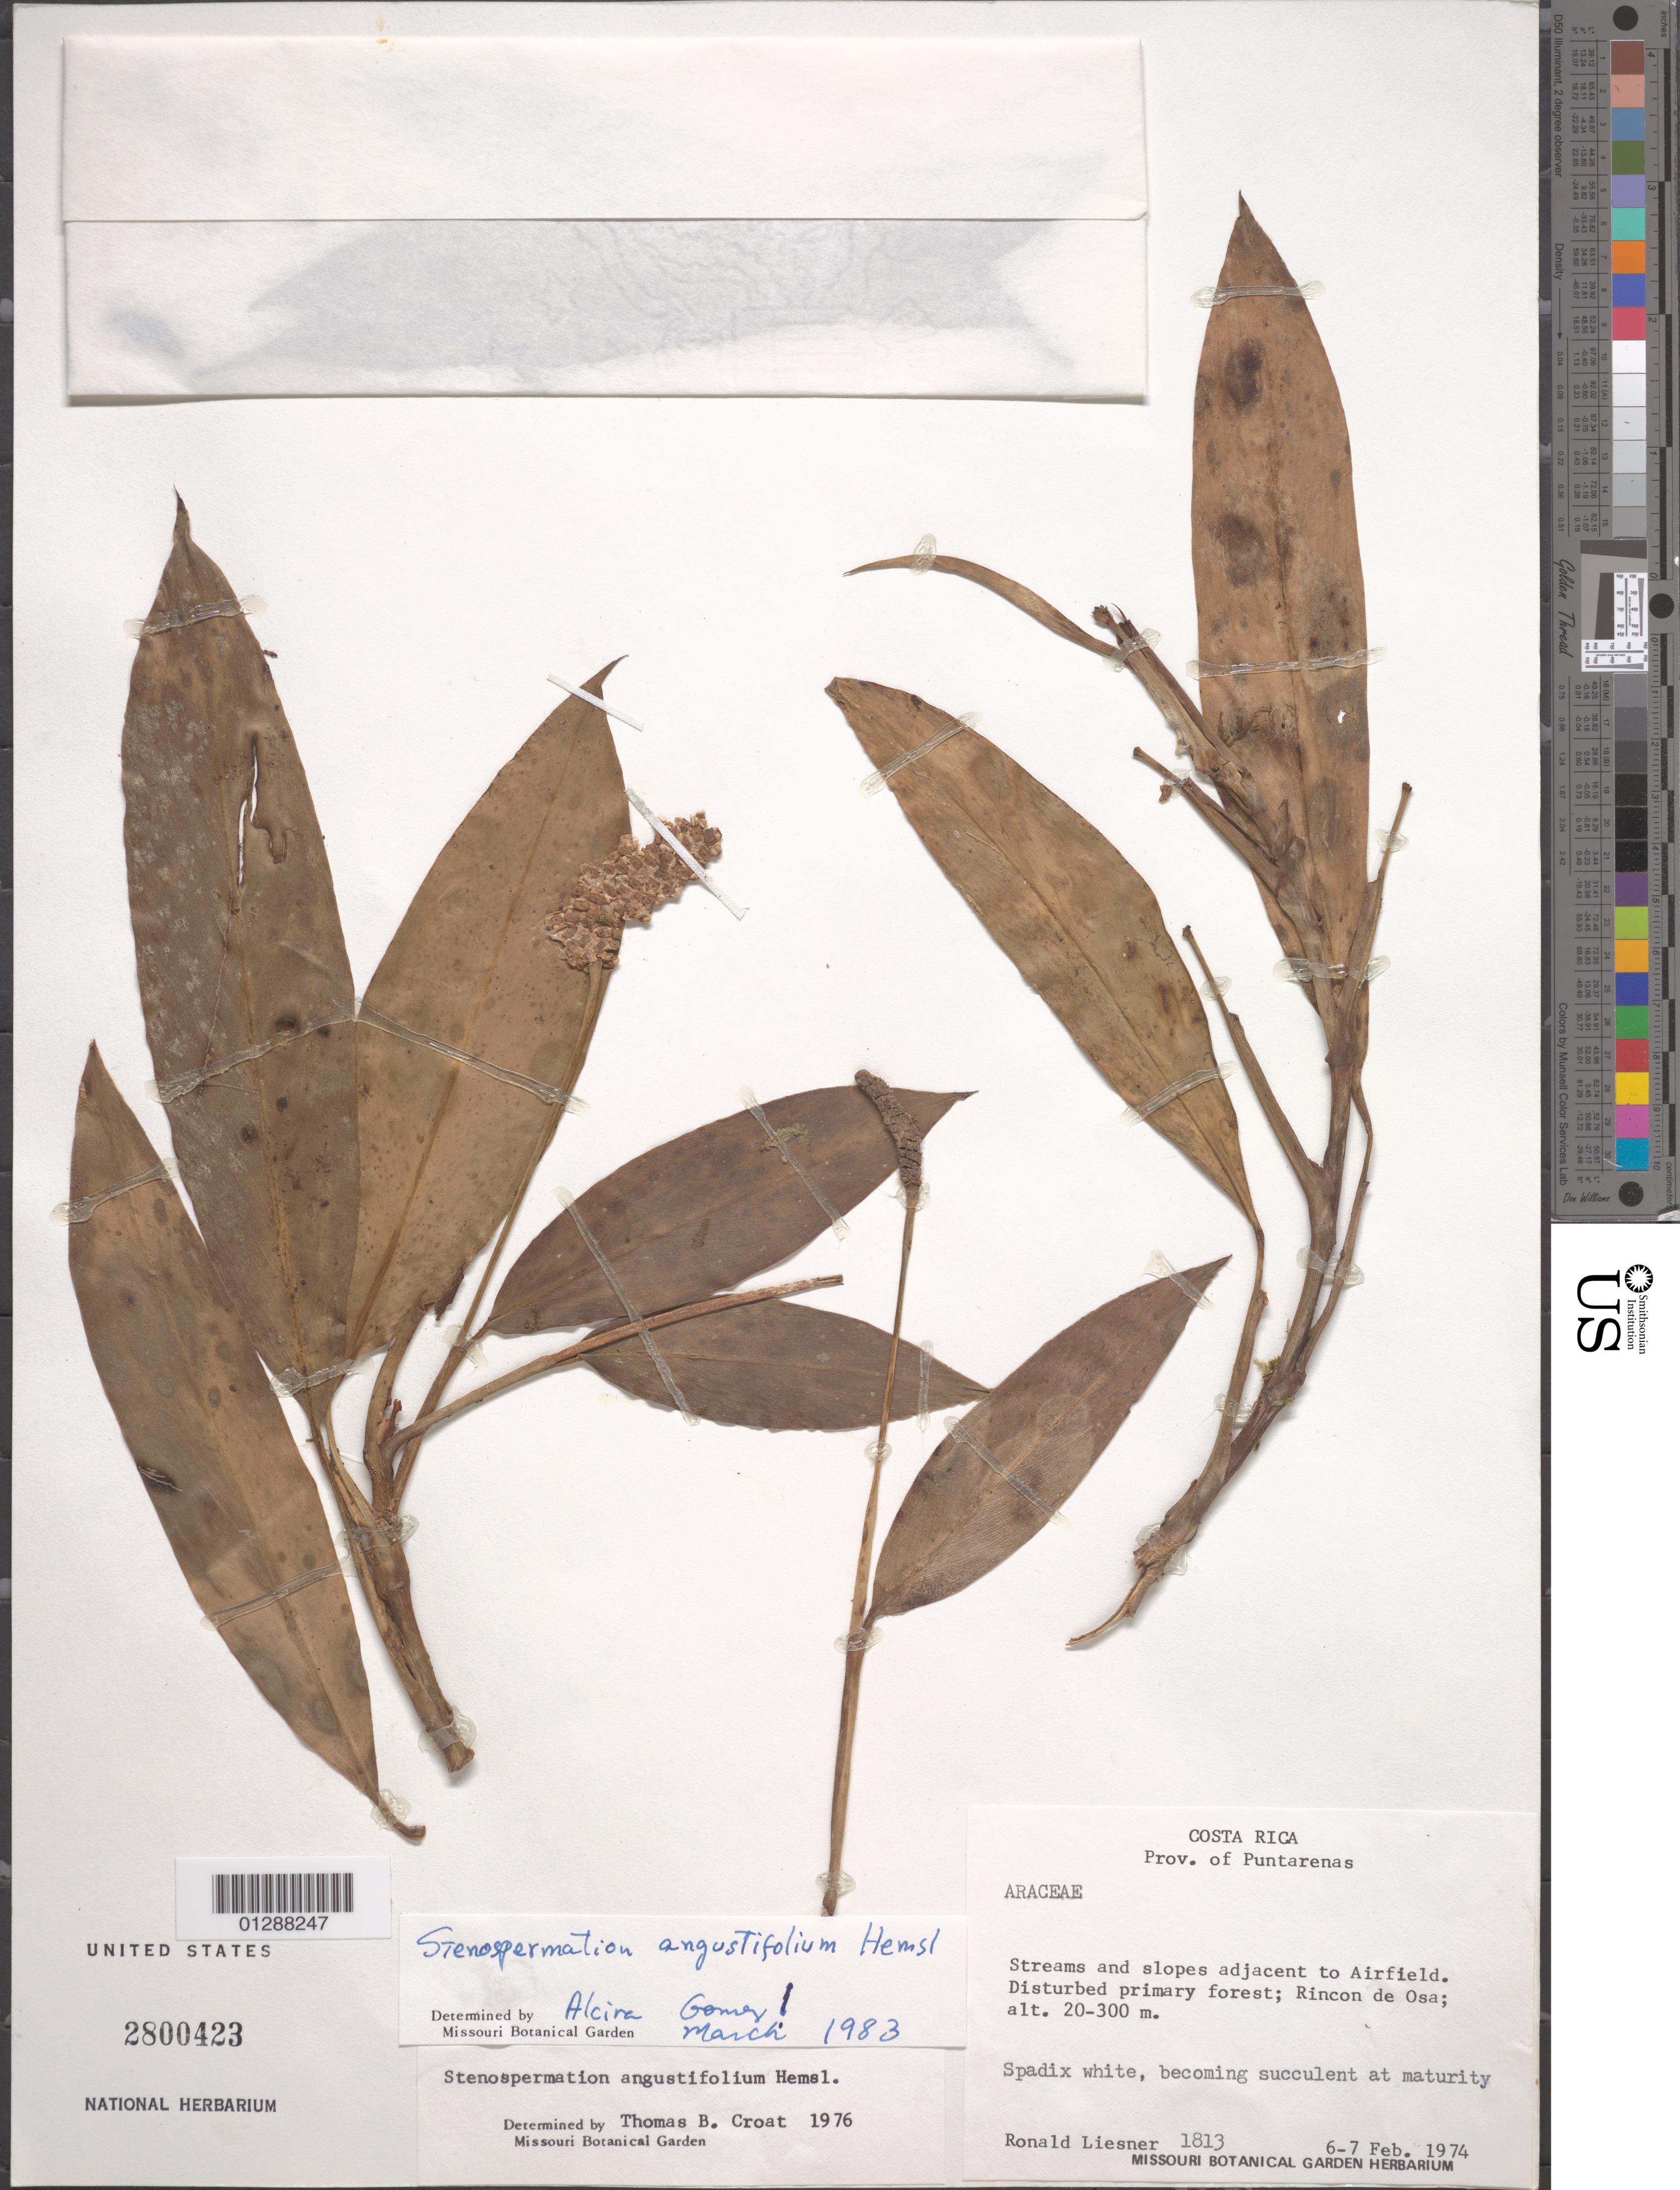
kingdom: Plantae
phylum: Tracheophyta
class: Liliopsida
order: Alismatales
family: Araceae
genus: Stenospermation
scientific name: Stenospermation angustifolium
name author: Hemsl.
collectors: R. L. Liesner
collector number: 1813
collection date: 1974-02-06/1974-02-07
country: Costa Rica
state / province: Puntarenas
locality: Streams and slopes adjacent to Airfield. Rincon de Osa.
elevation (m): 20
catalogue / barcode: US 2800423